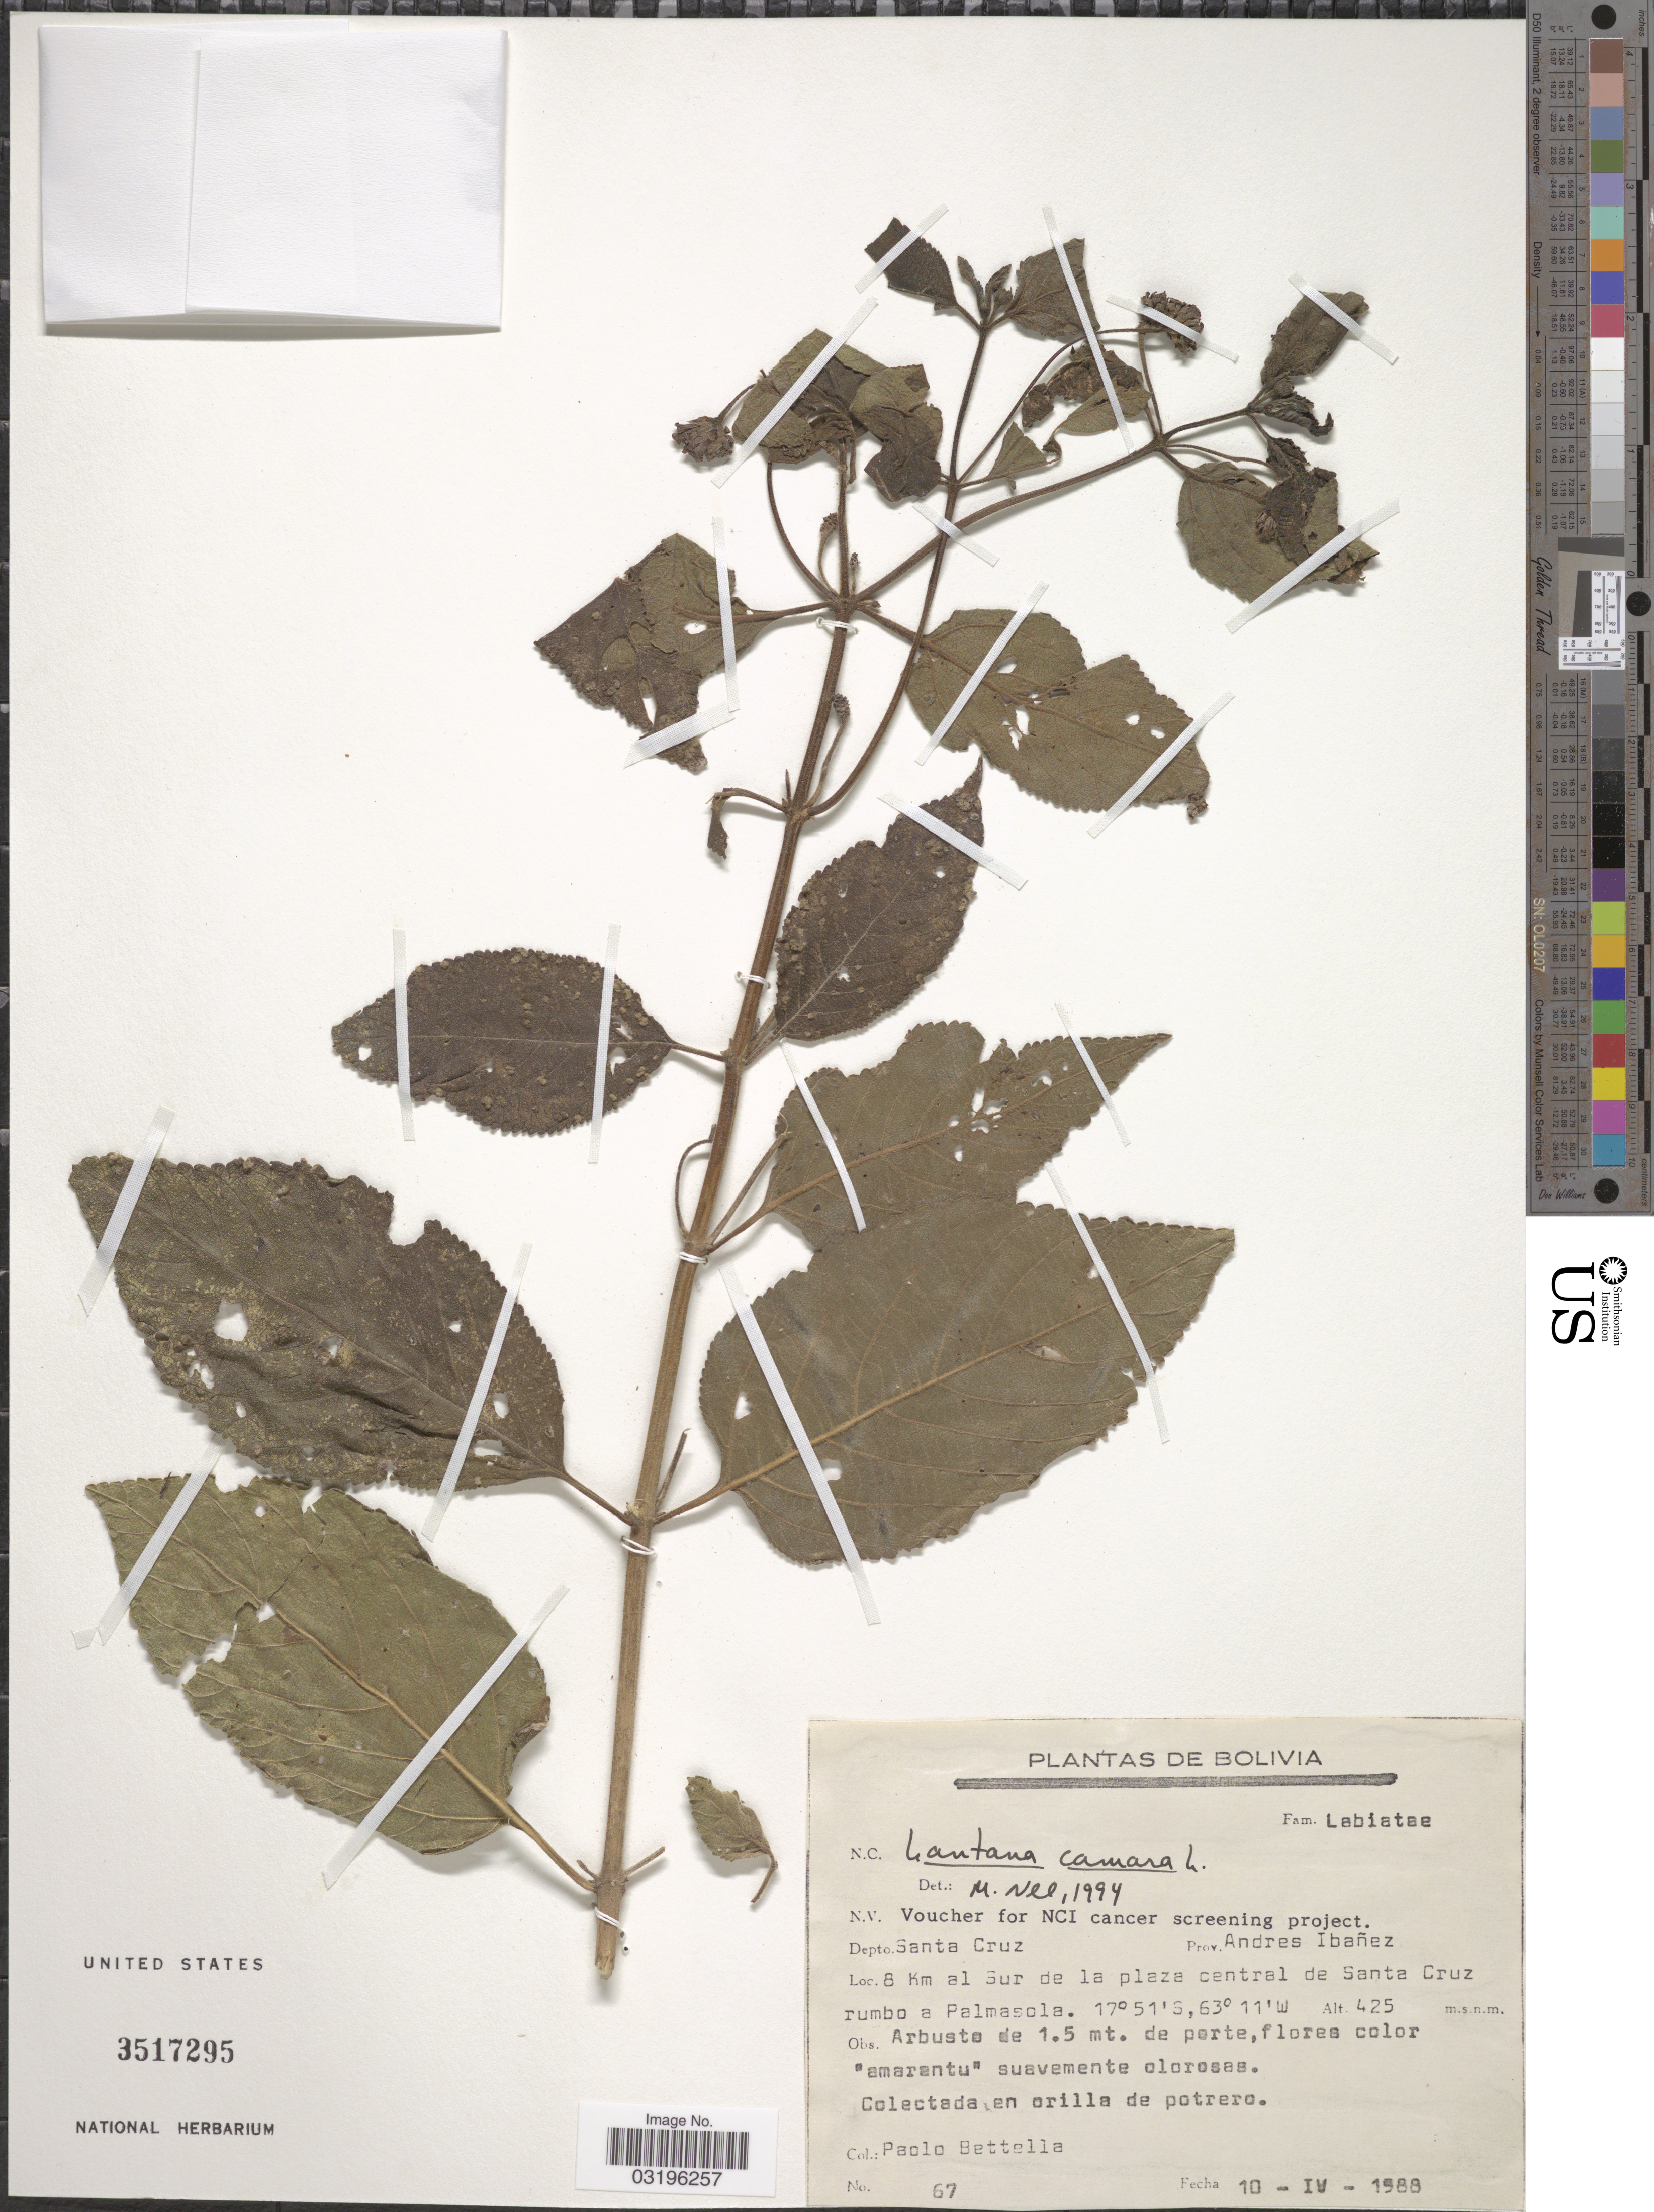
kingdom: Plantae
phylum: Tracheophyta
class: Magnoliopsida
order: Lamiales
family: Verbenaceae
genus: Lantana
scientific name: Lantana camara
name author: L.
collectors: P. Bettella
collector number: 67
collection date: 1988-04-10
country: Bolivia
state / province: Santa Cruz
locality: Depto. Santa Cruz. Prov. Andres Ibañez. 8 Km al Sur de la plaza central de Santa Cruz rumbo a Palmasola.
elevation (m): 425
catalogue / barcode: US 3517295